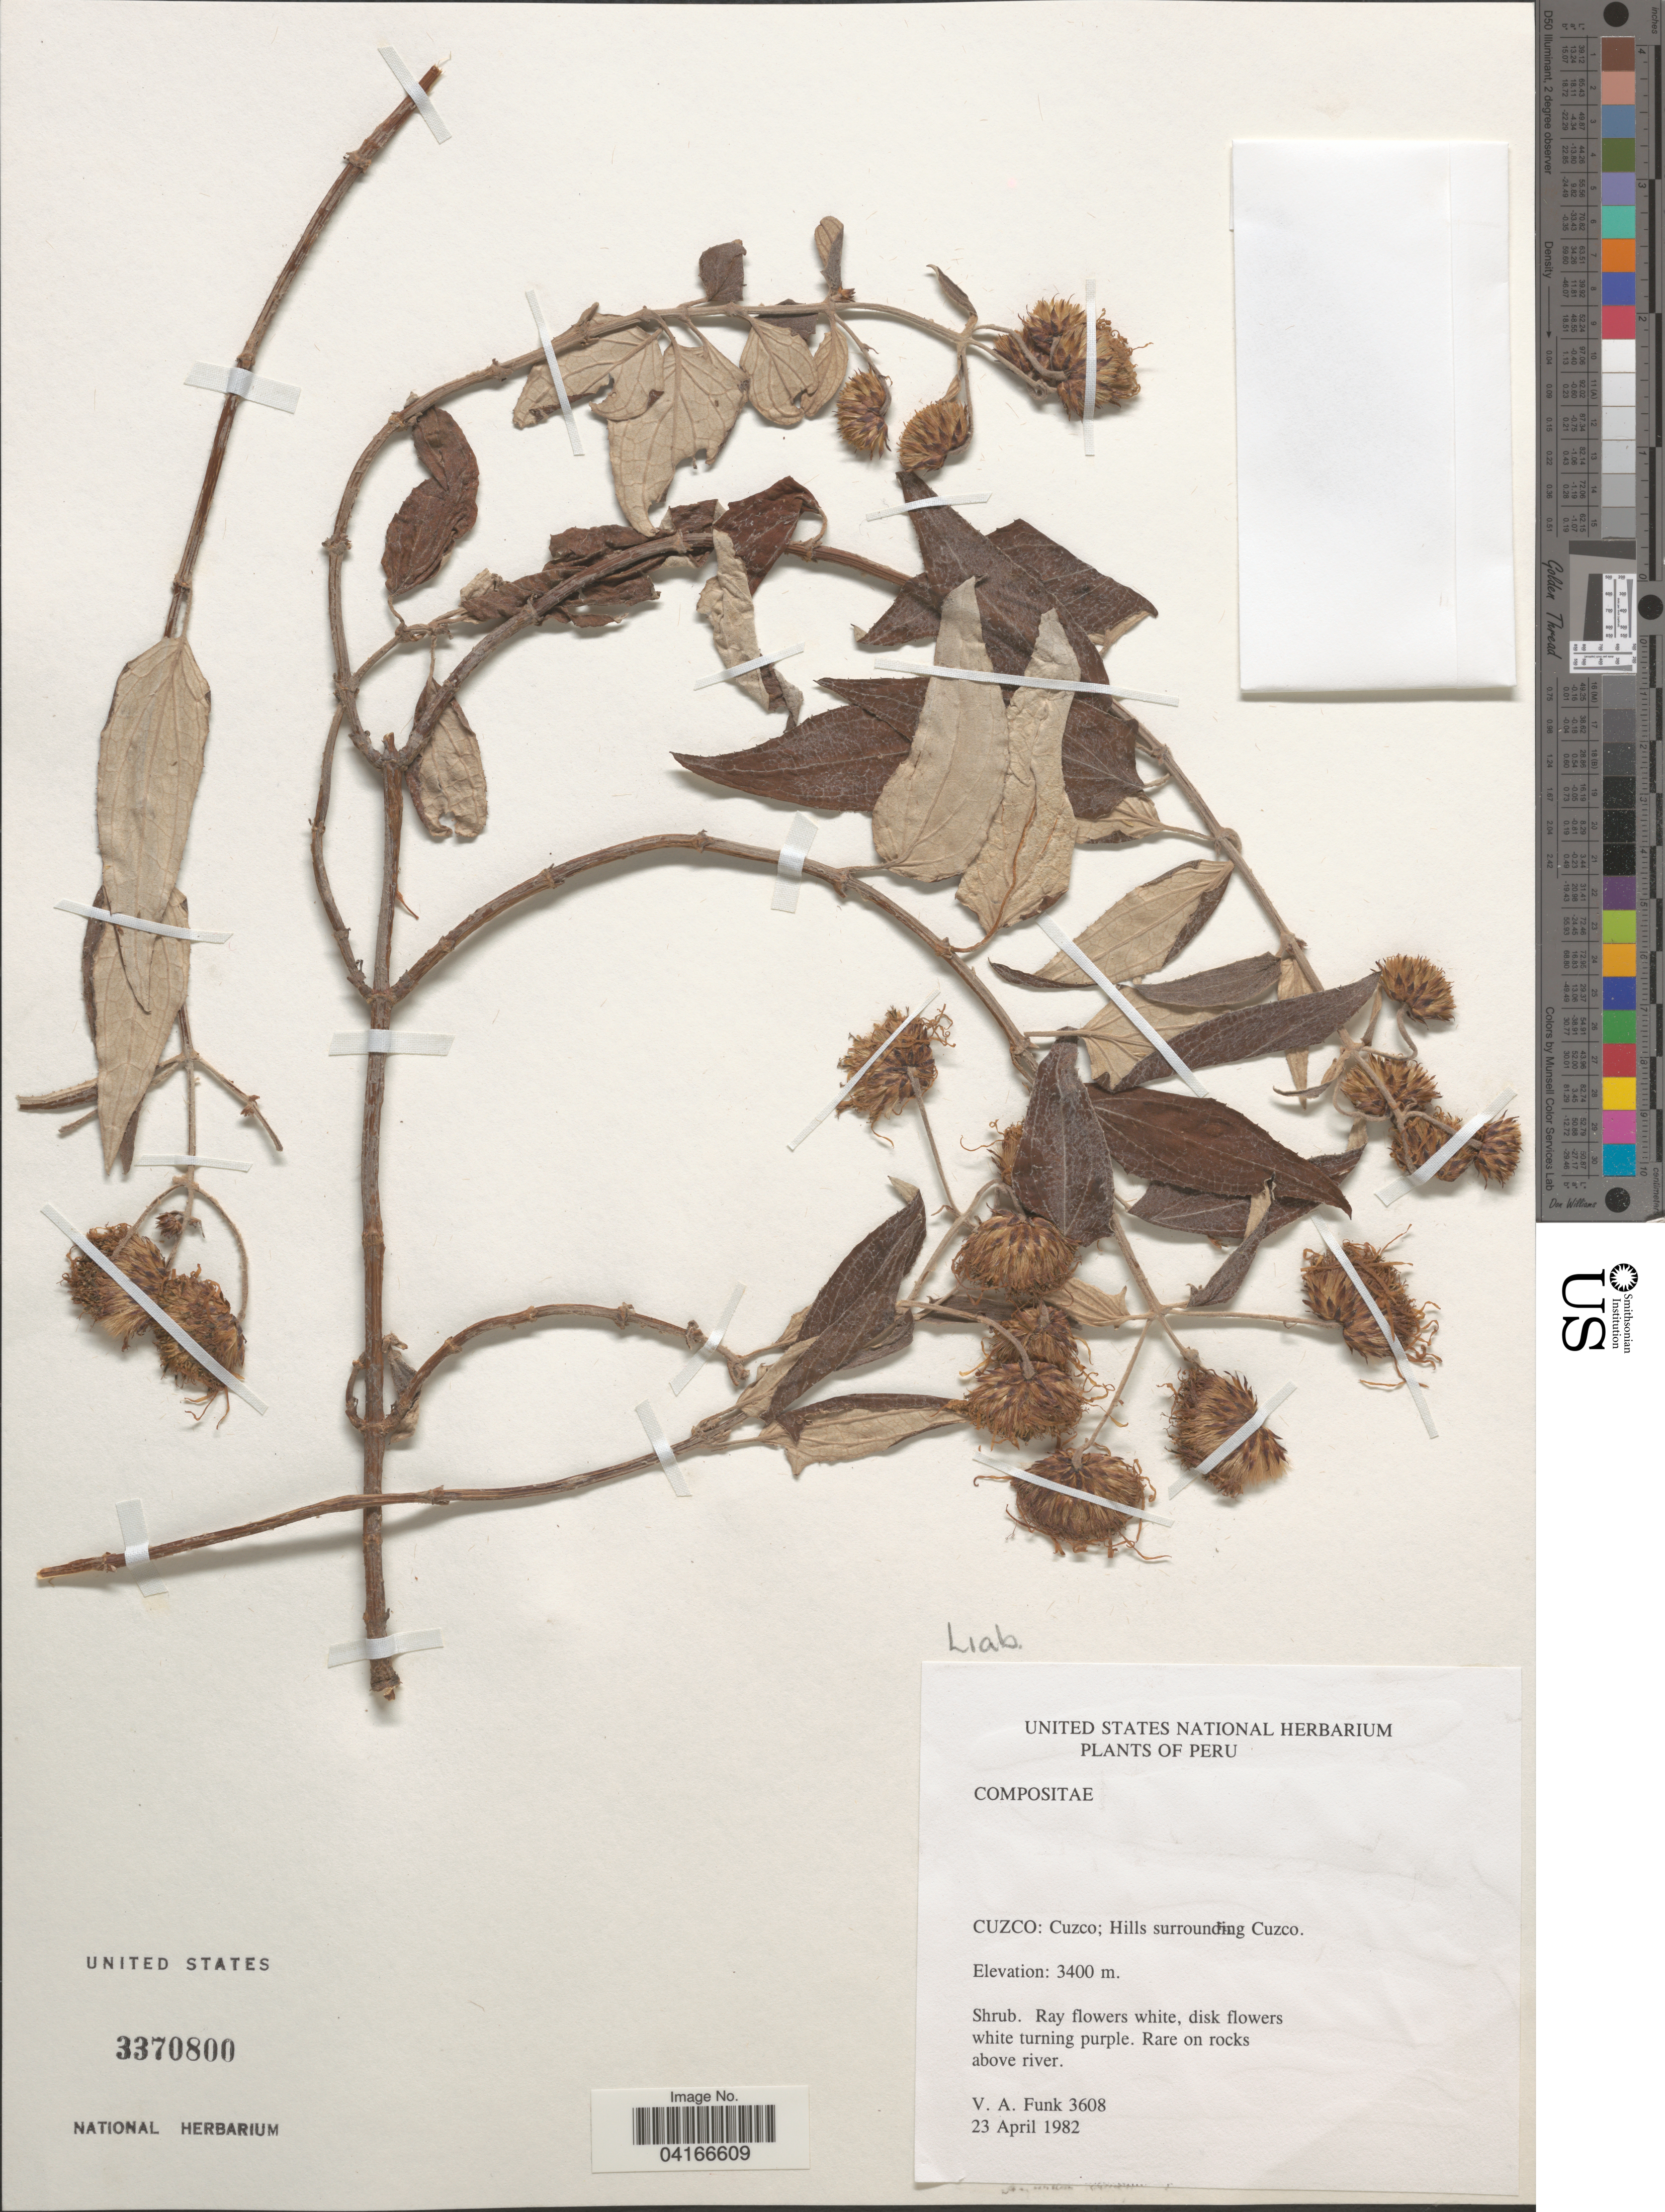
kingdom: Plantae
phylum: Tracheophyta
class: Magnoliopsida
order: Asterales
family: Asteraceae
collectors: V. Funk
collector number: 3608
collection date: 1982-04-23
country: Peru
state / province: Cusco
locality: Cuzco: Cuzco: Hills surrounding Cuzco:.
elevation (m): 3400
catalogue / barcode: US 3370800